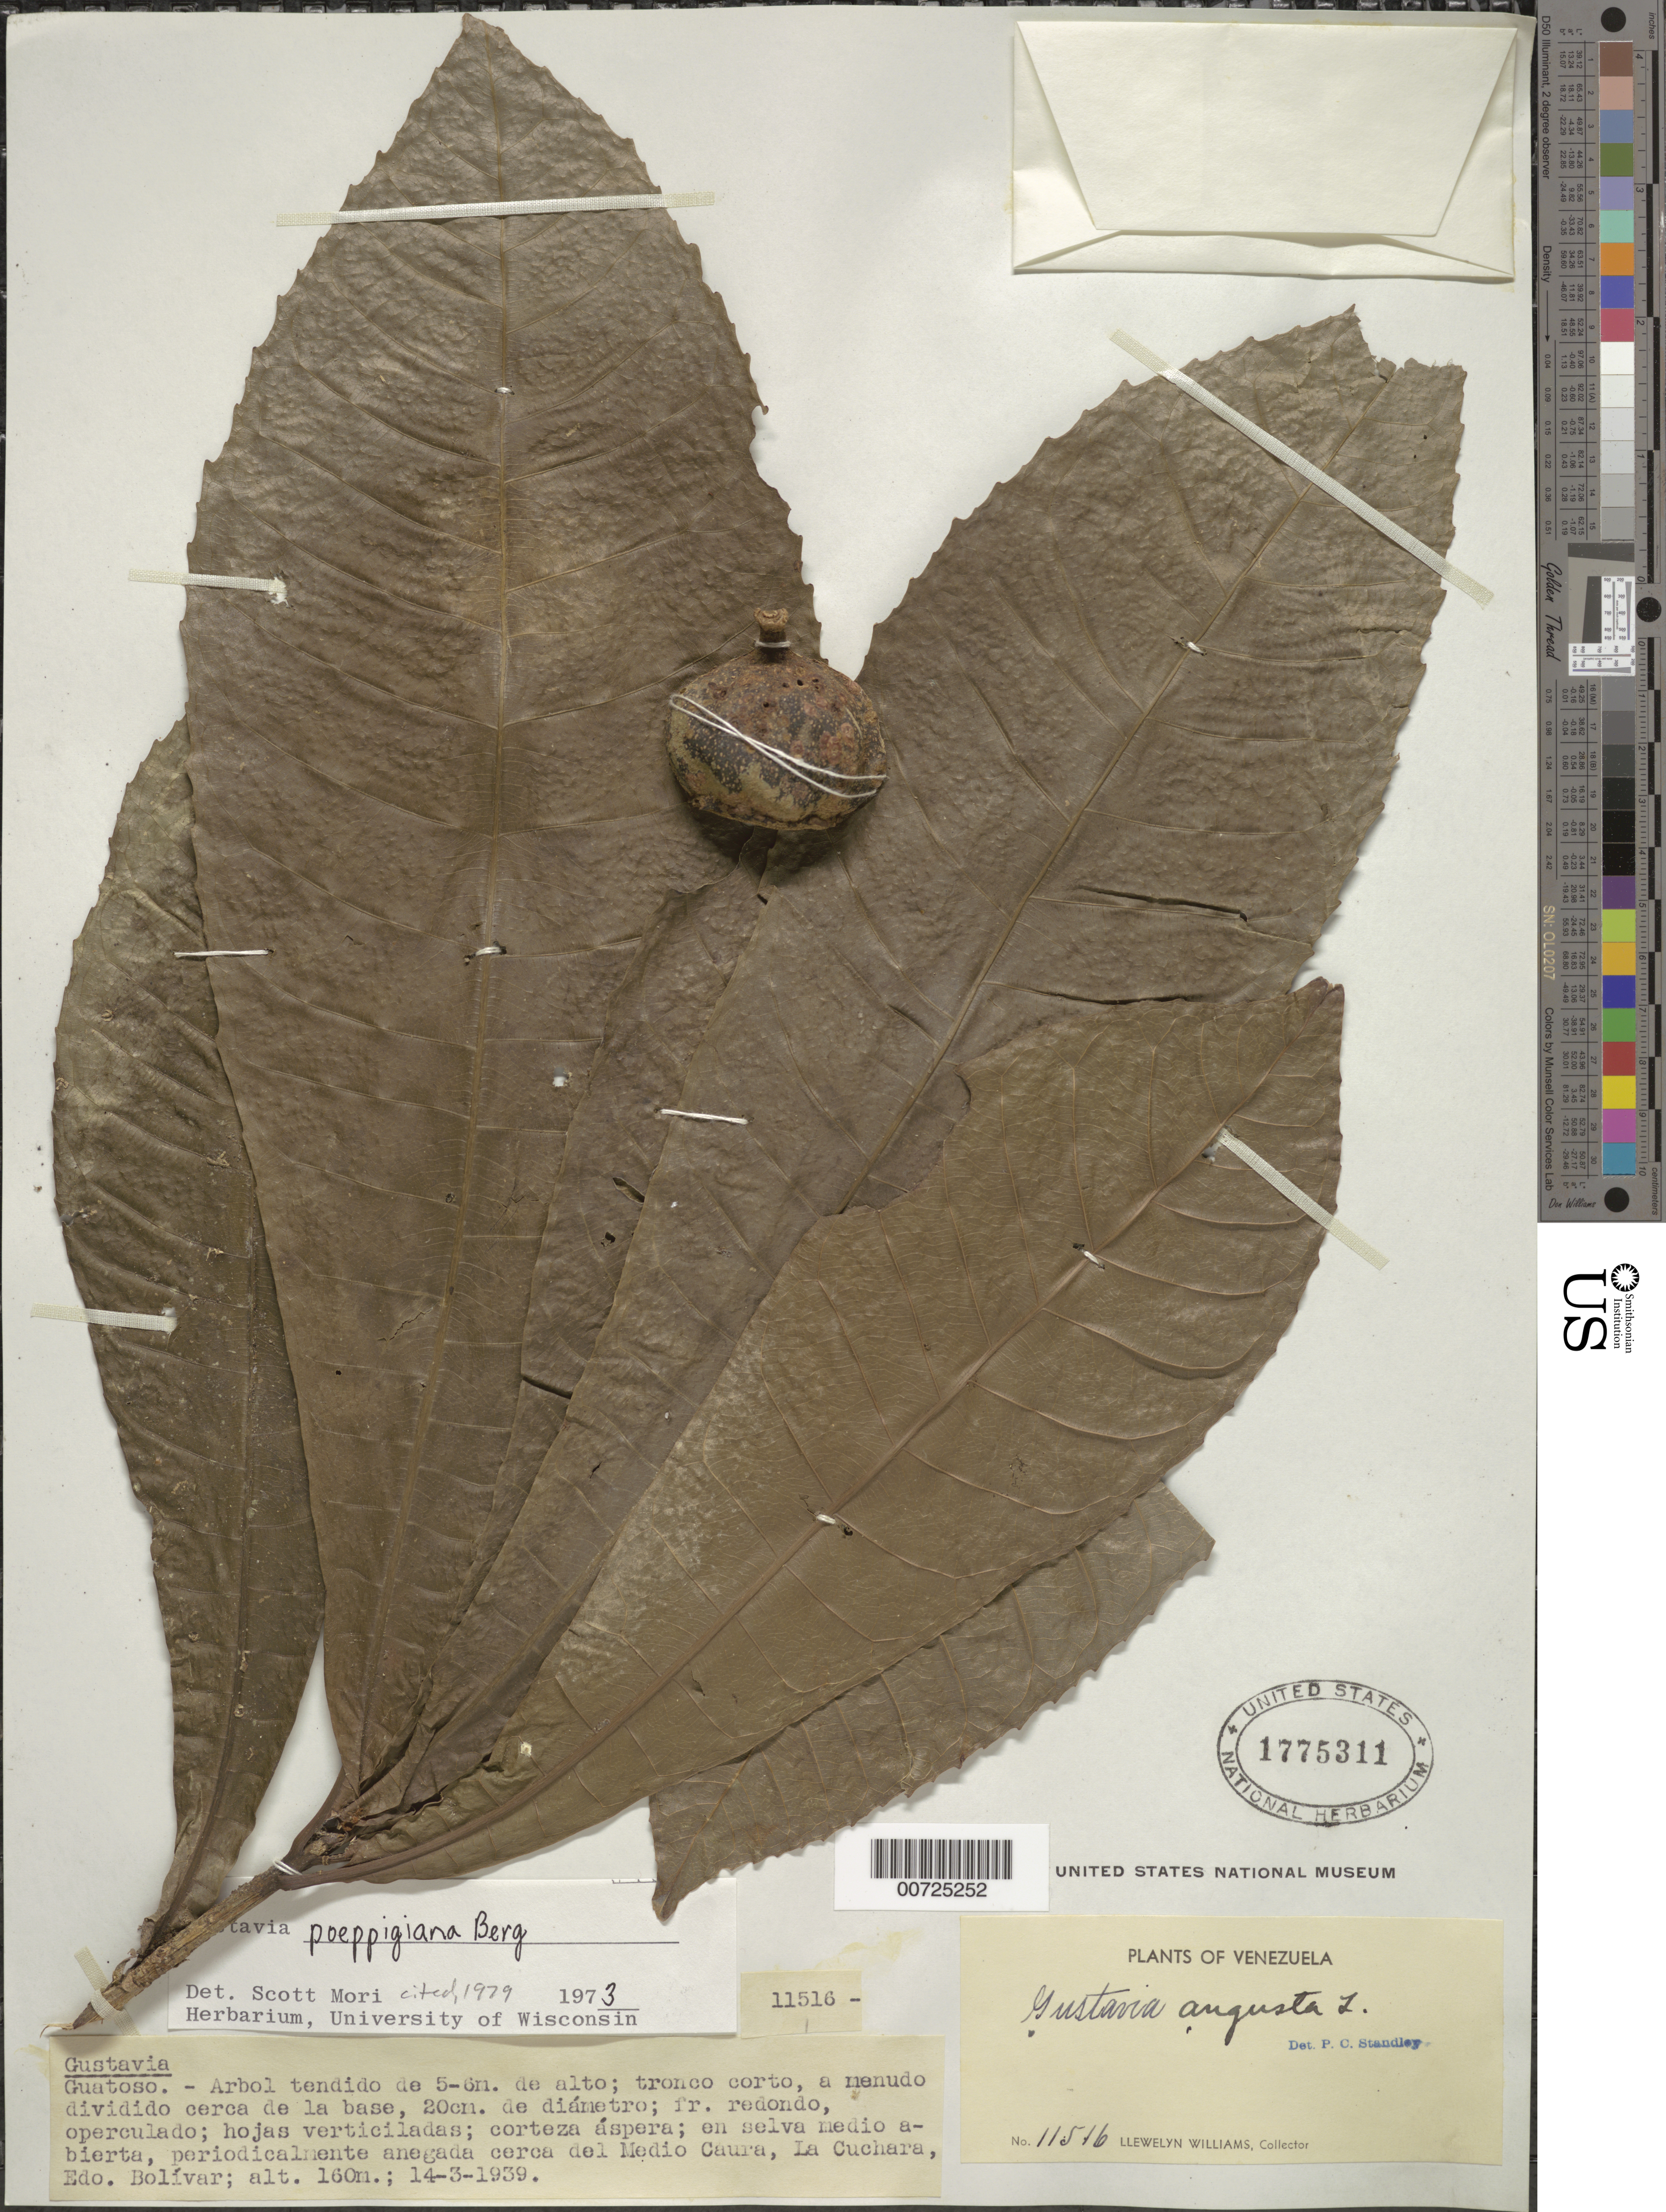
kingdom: Plantae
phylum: Tracheophyta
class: Magnoliopsida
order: Ericales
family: Lecythidaceae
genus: Gustavia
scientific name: Gustavia poeppigiana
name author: O. Berg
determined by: Mori, Scott A.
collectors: Ll. Williams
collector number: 11516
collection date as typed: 14-Mar-39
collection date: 1939-03-14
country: Venezuela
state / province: Bolívar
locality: La Cuchara, Medio Caura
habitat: Semi-open forest, periodically flooded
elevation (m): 160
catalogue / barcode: US 1775311